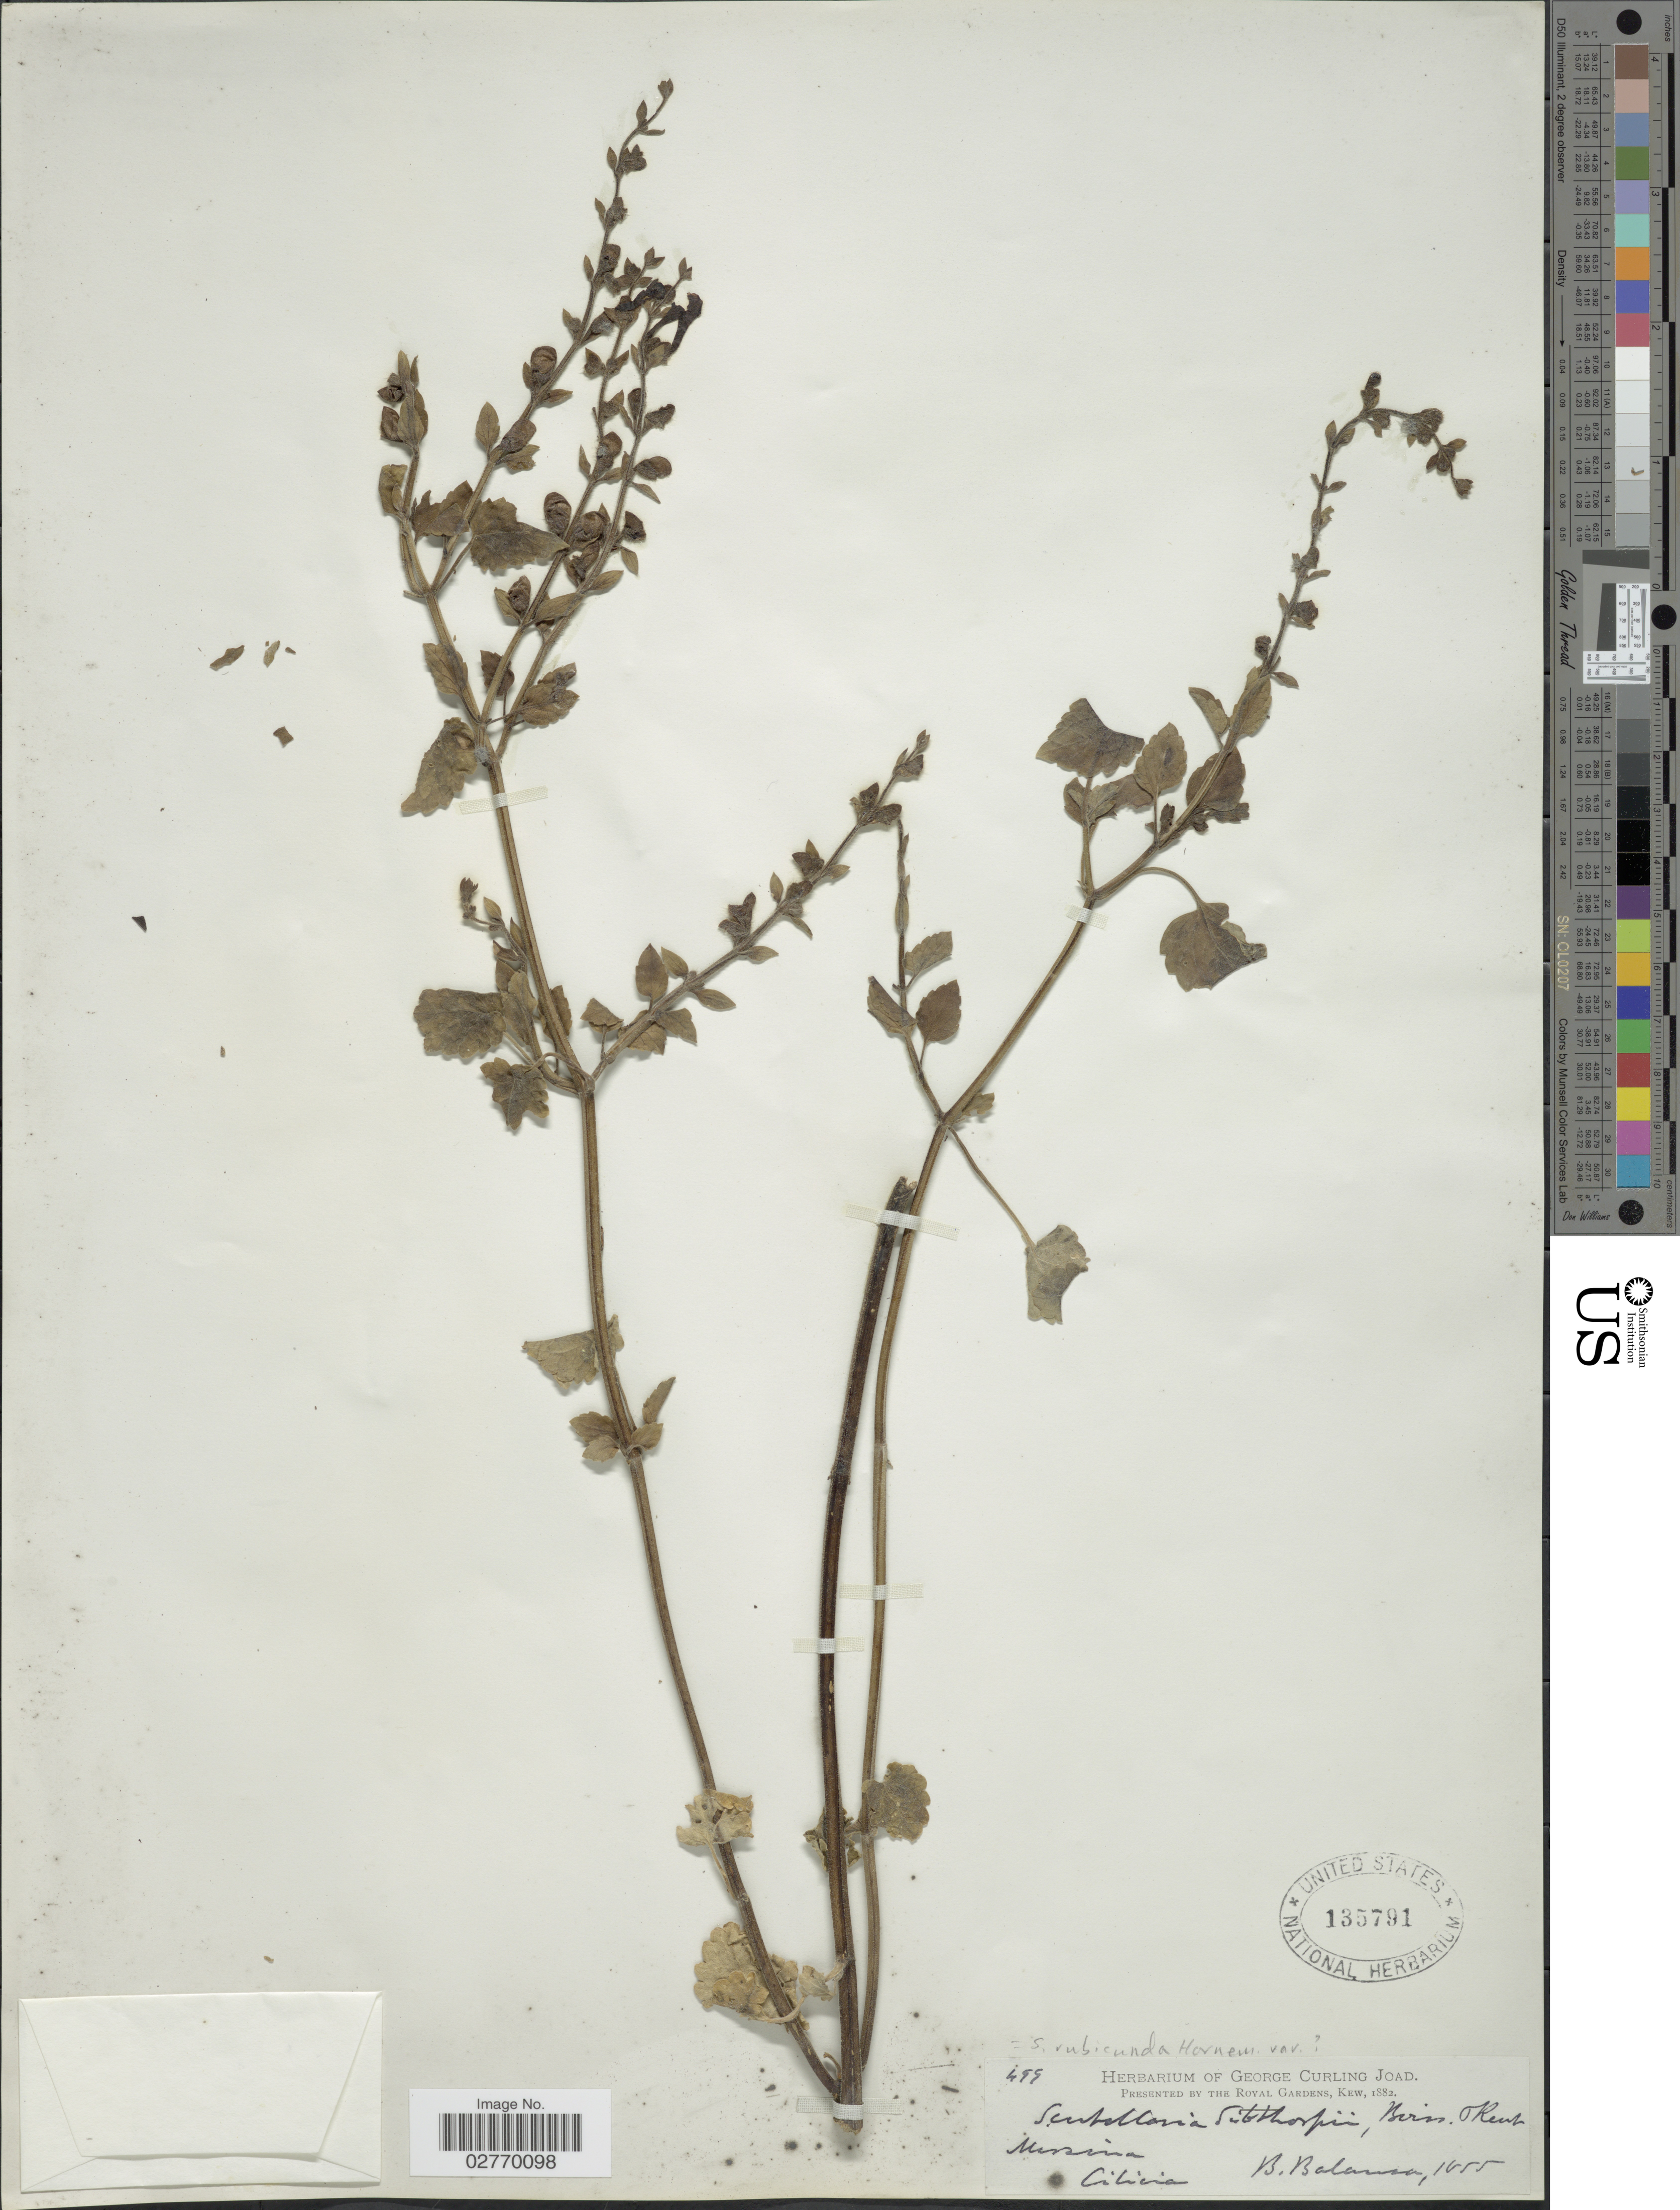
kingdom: Plantae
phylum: Tracheophyta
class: Magnoliopsida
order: Lamiales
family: Lamiaceae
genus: Scutellaria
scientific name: Scutellaria rubicunda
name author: Hornem.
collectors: B. Balansa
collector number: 499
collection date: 1855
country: Turkey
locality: Mersina. Cilicia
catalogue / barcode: US 135791